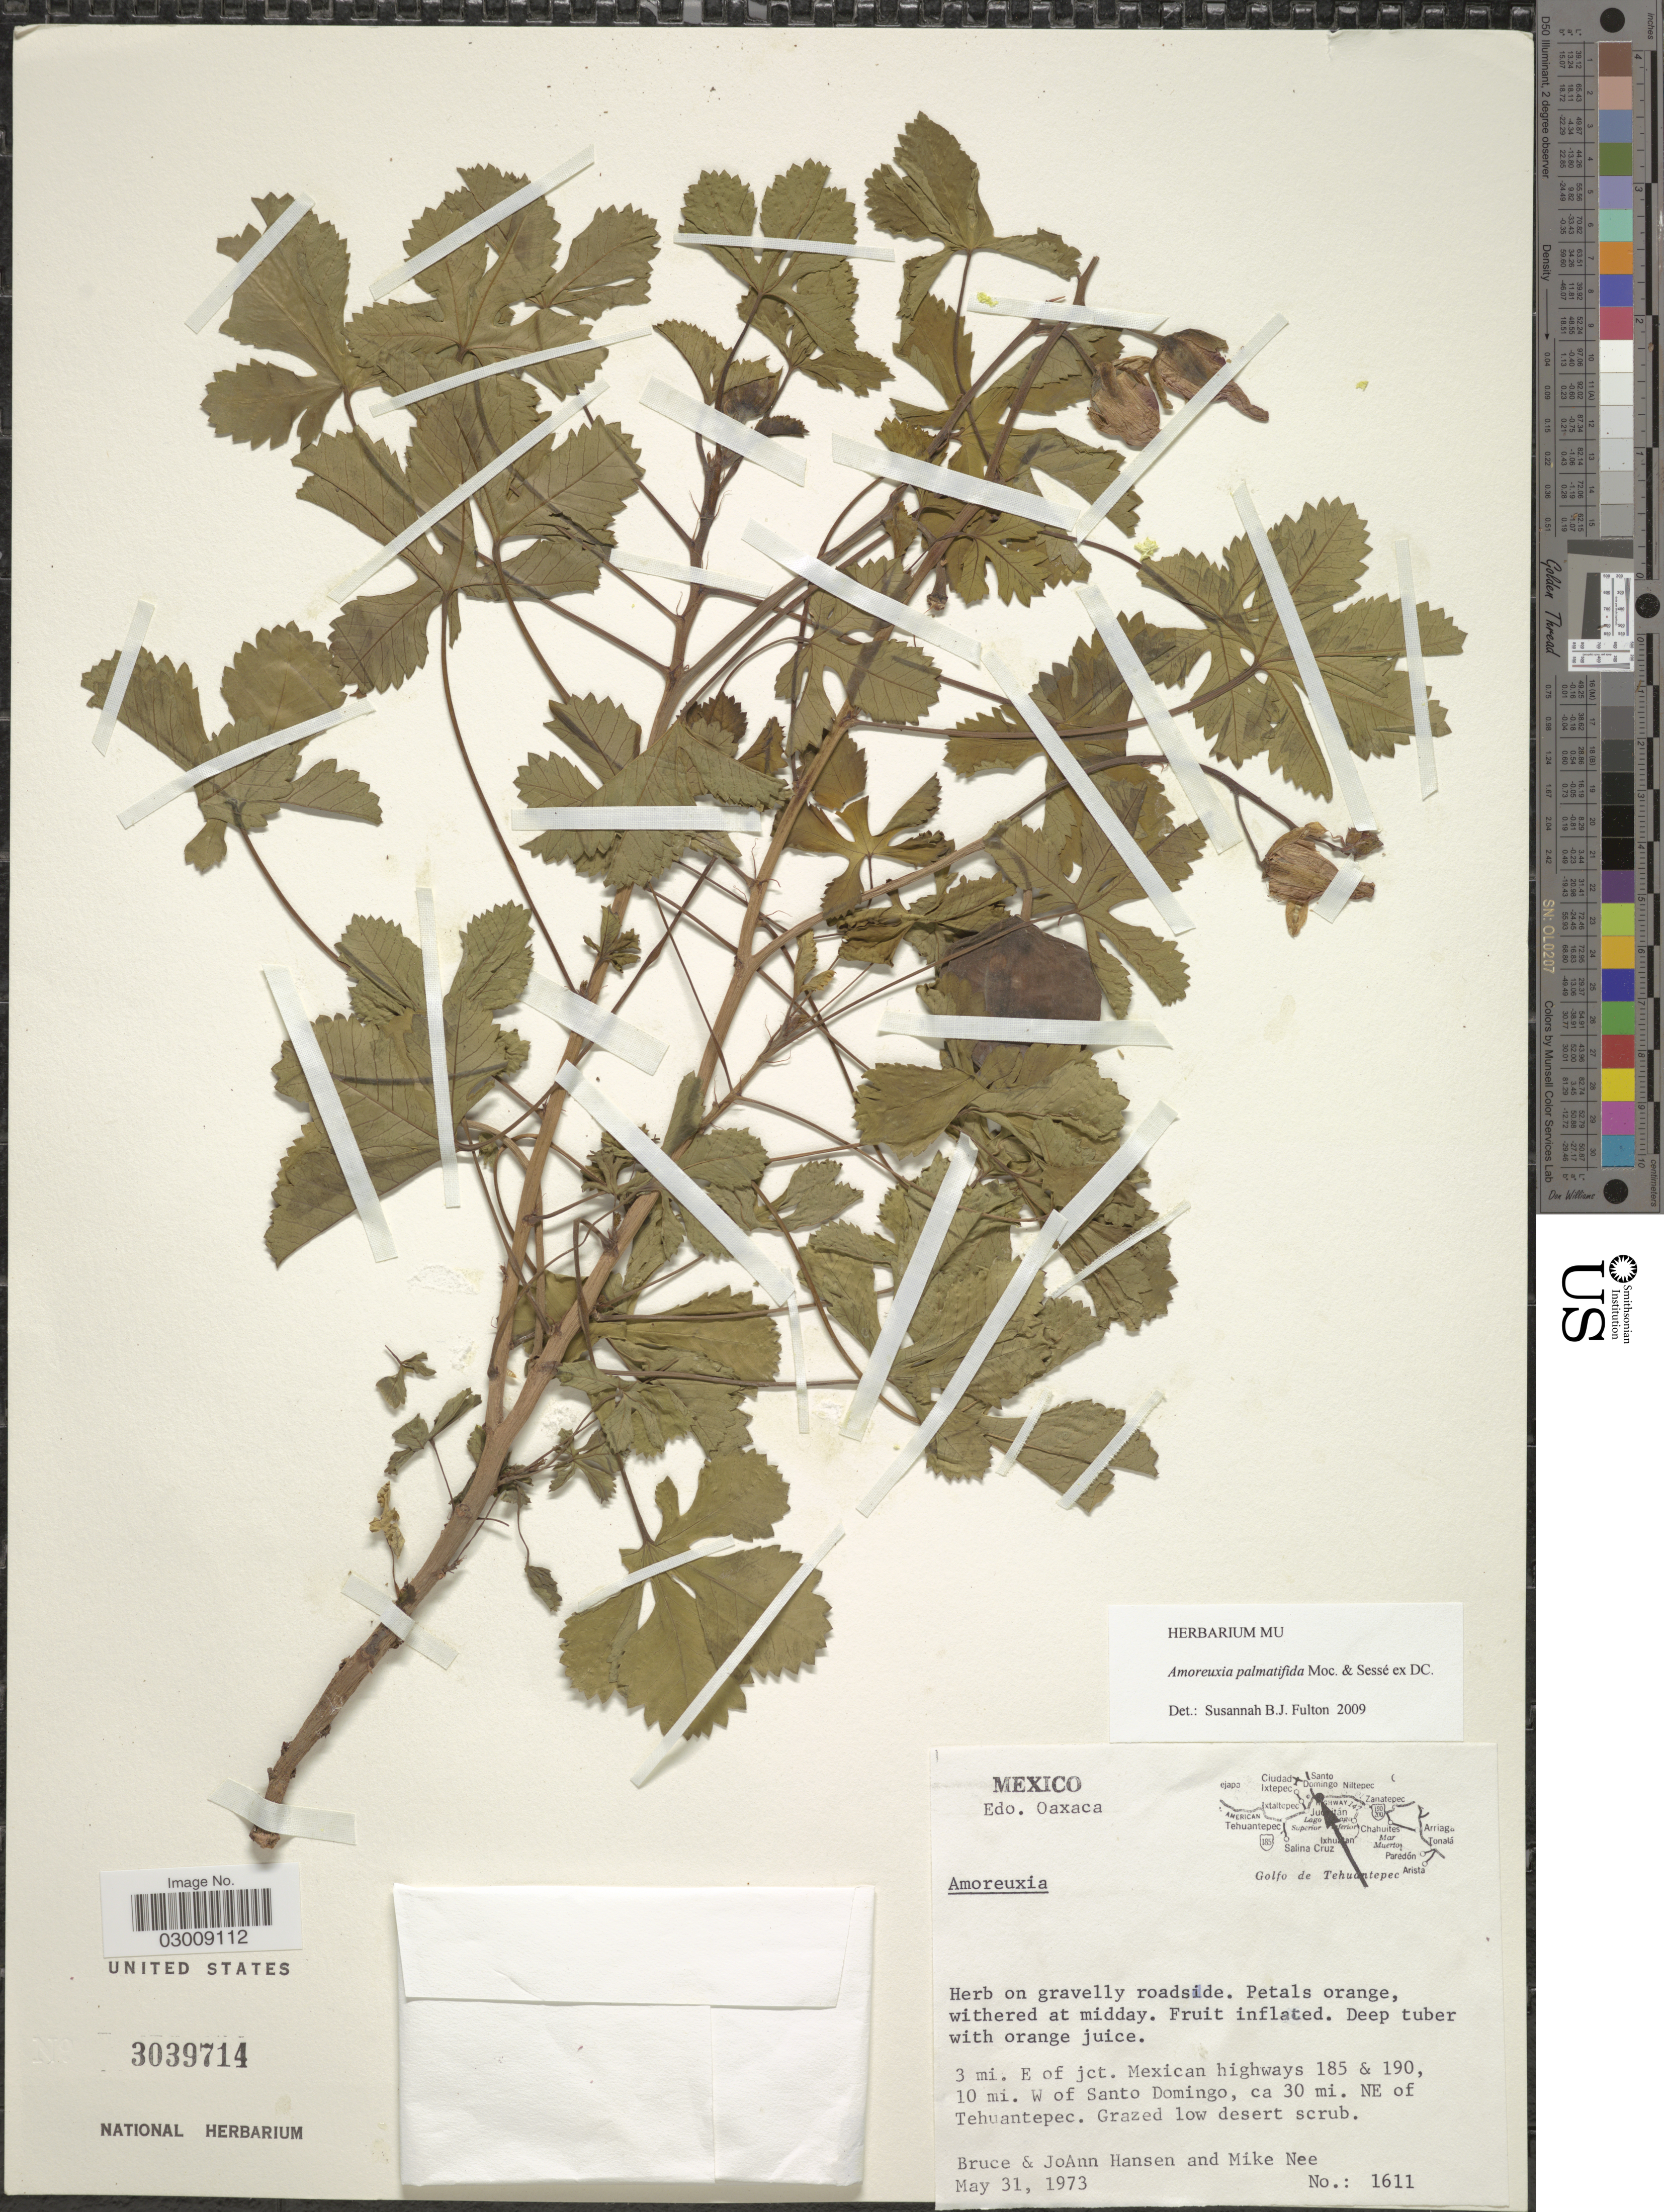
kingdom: Plantae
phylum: Tracheophyta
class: Magnoliopsida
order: Malvales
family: Cochlospermaceae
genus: Amoreuxia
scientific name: Amoreuxia palmatifida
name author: Moc. & Sessé ex DC.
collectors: Bruce, J. Hansen & M. Nee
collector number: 1611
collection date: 1973-05-31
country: Mexico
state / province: Oaxaca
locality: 3 mi. E of jct. Mexican highways 185 & 190, 10 mi. W of Santo Domingo, ca 30 mi. NE of Tehuantepec.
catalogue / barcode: US 3039714